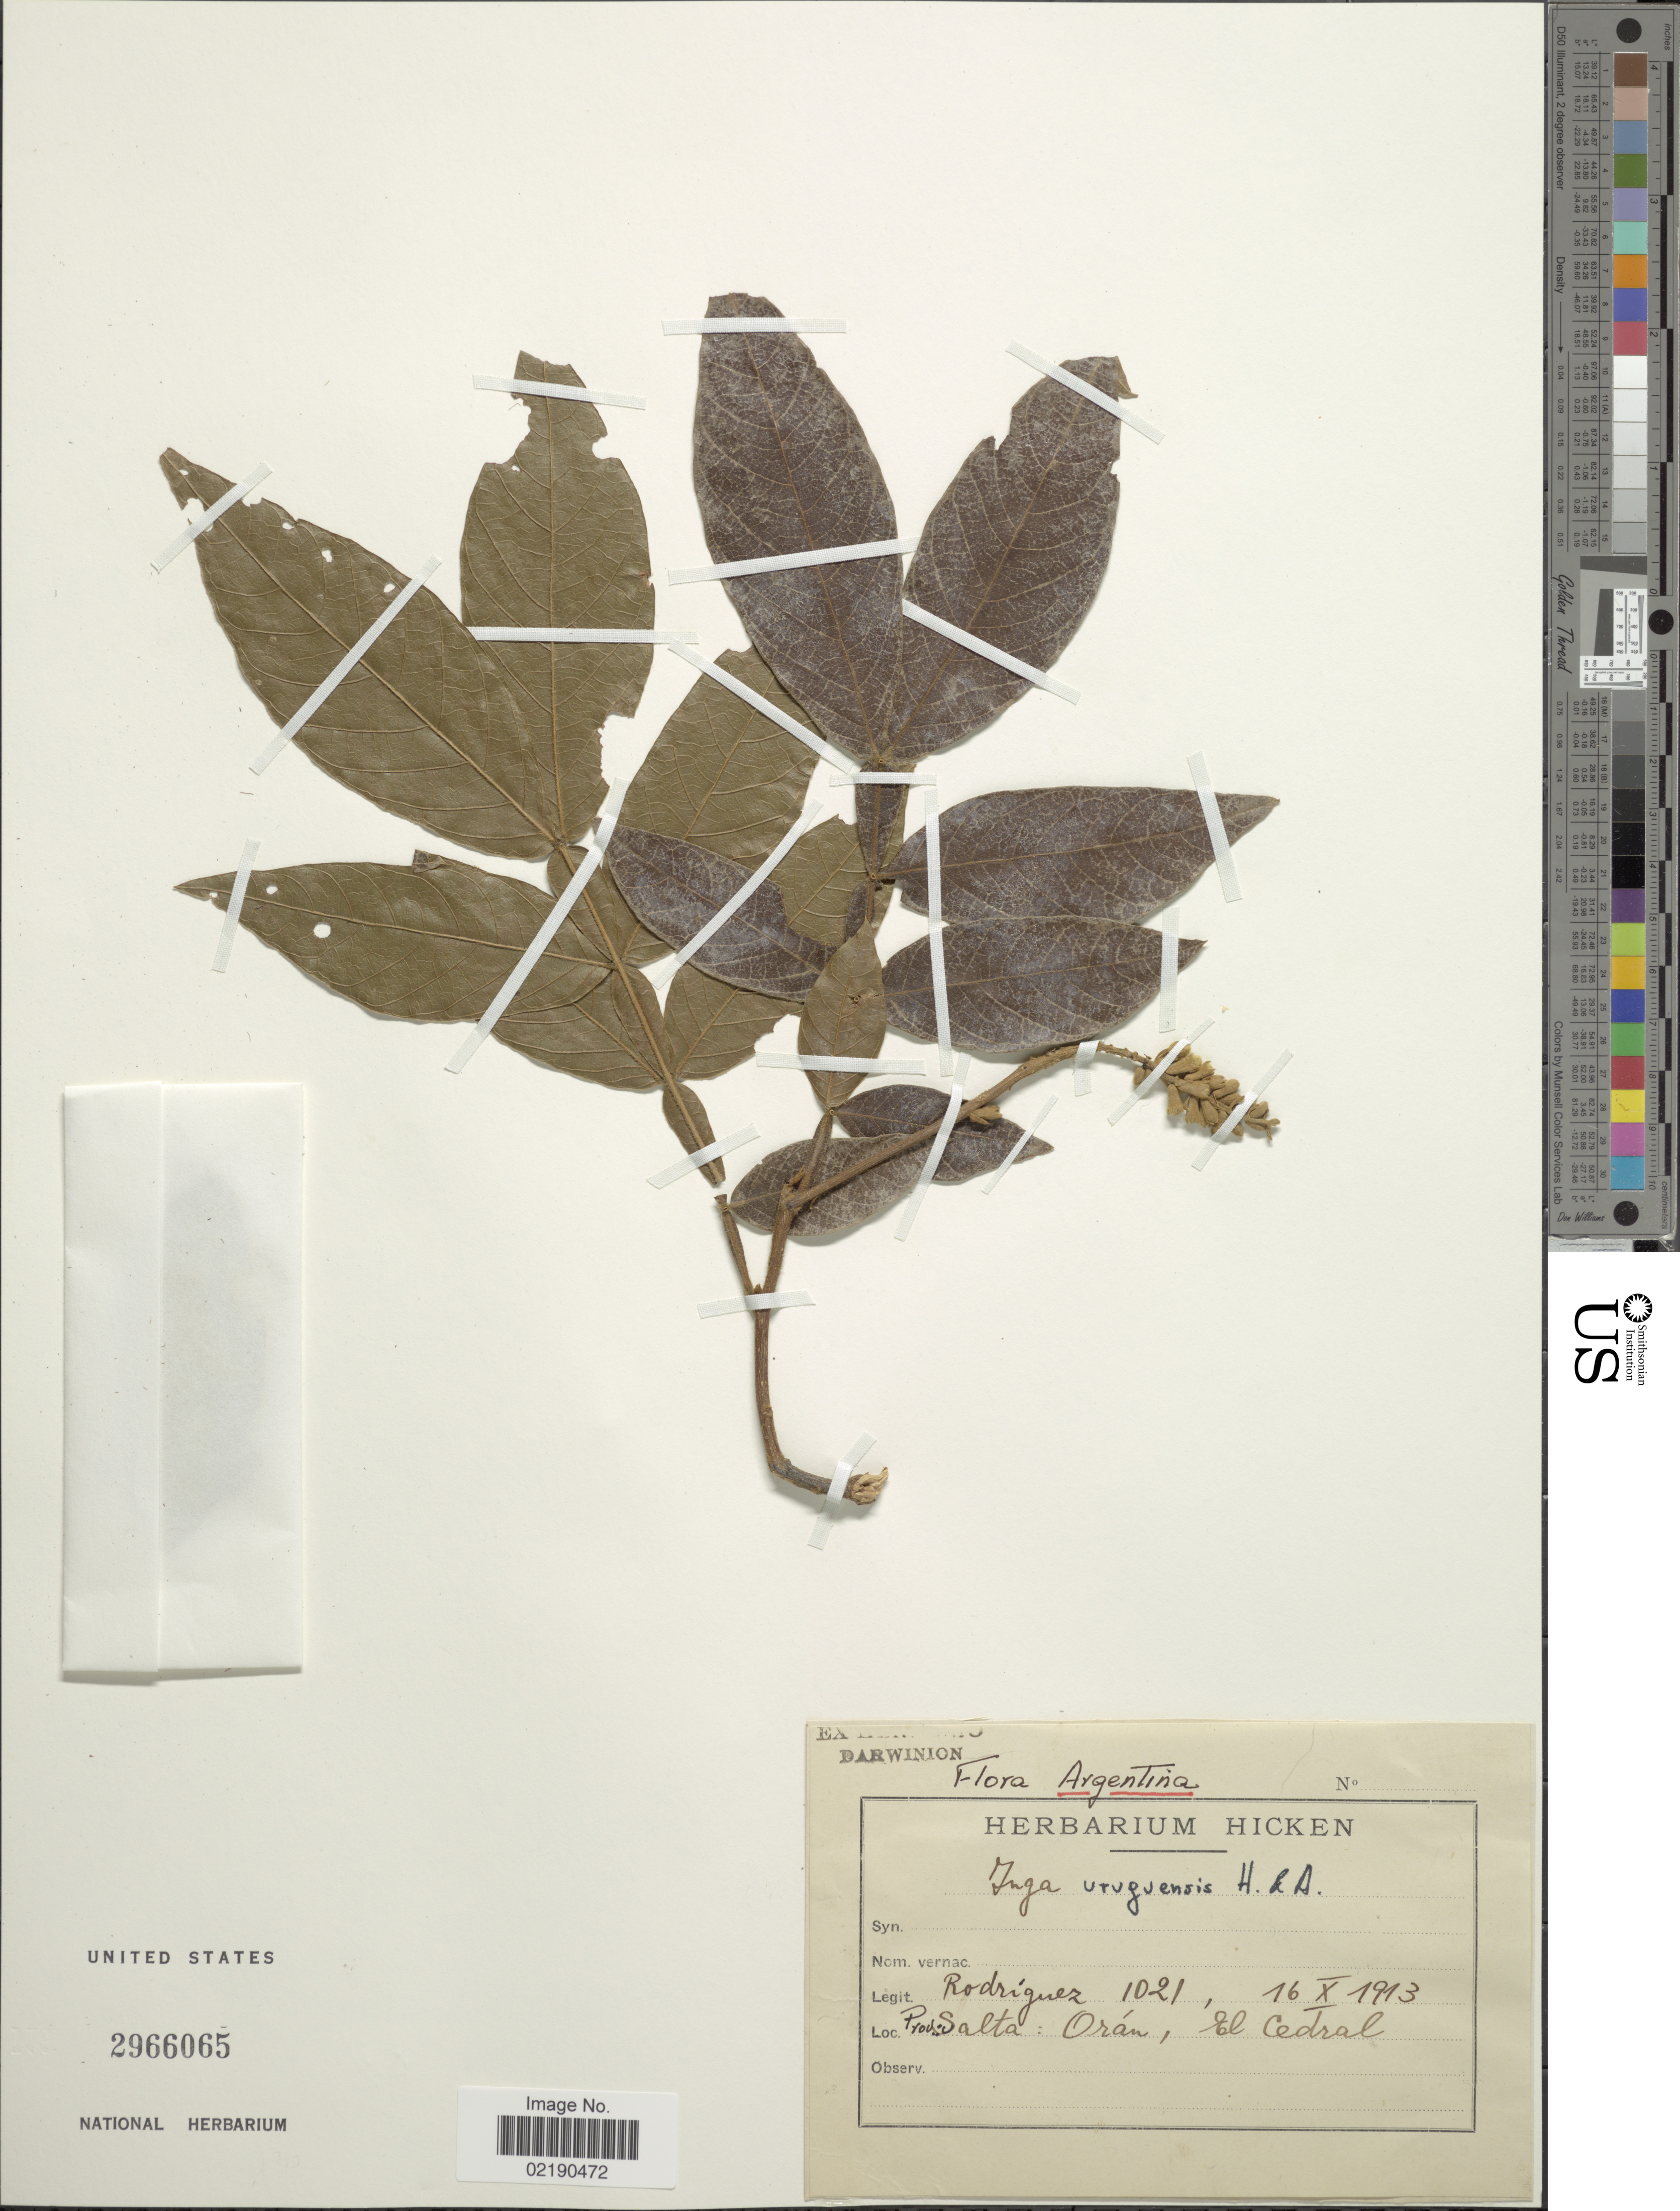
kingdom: Plantae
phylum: Tracheophyta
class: Magnoliopsida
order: Fabales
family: Fabaceae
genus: Inga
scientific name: Inga vera subsp. affinis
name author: (DC.) T.D. Penn.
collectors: Rodriguez, --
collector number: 1021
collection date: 1913-10-16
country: Argentina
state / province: Salta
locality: Prov. Salta: Oran, El Cedral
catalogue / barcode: US 2966065